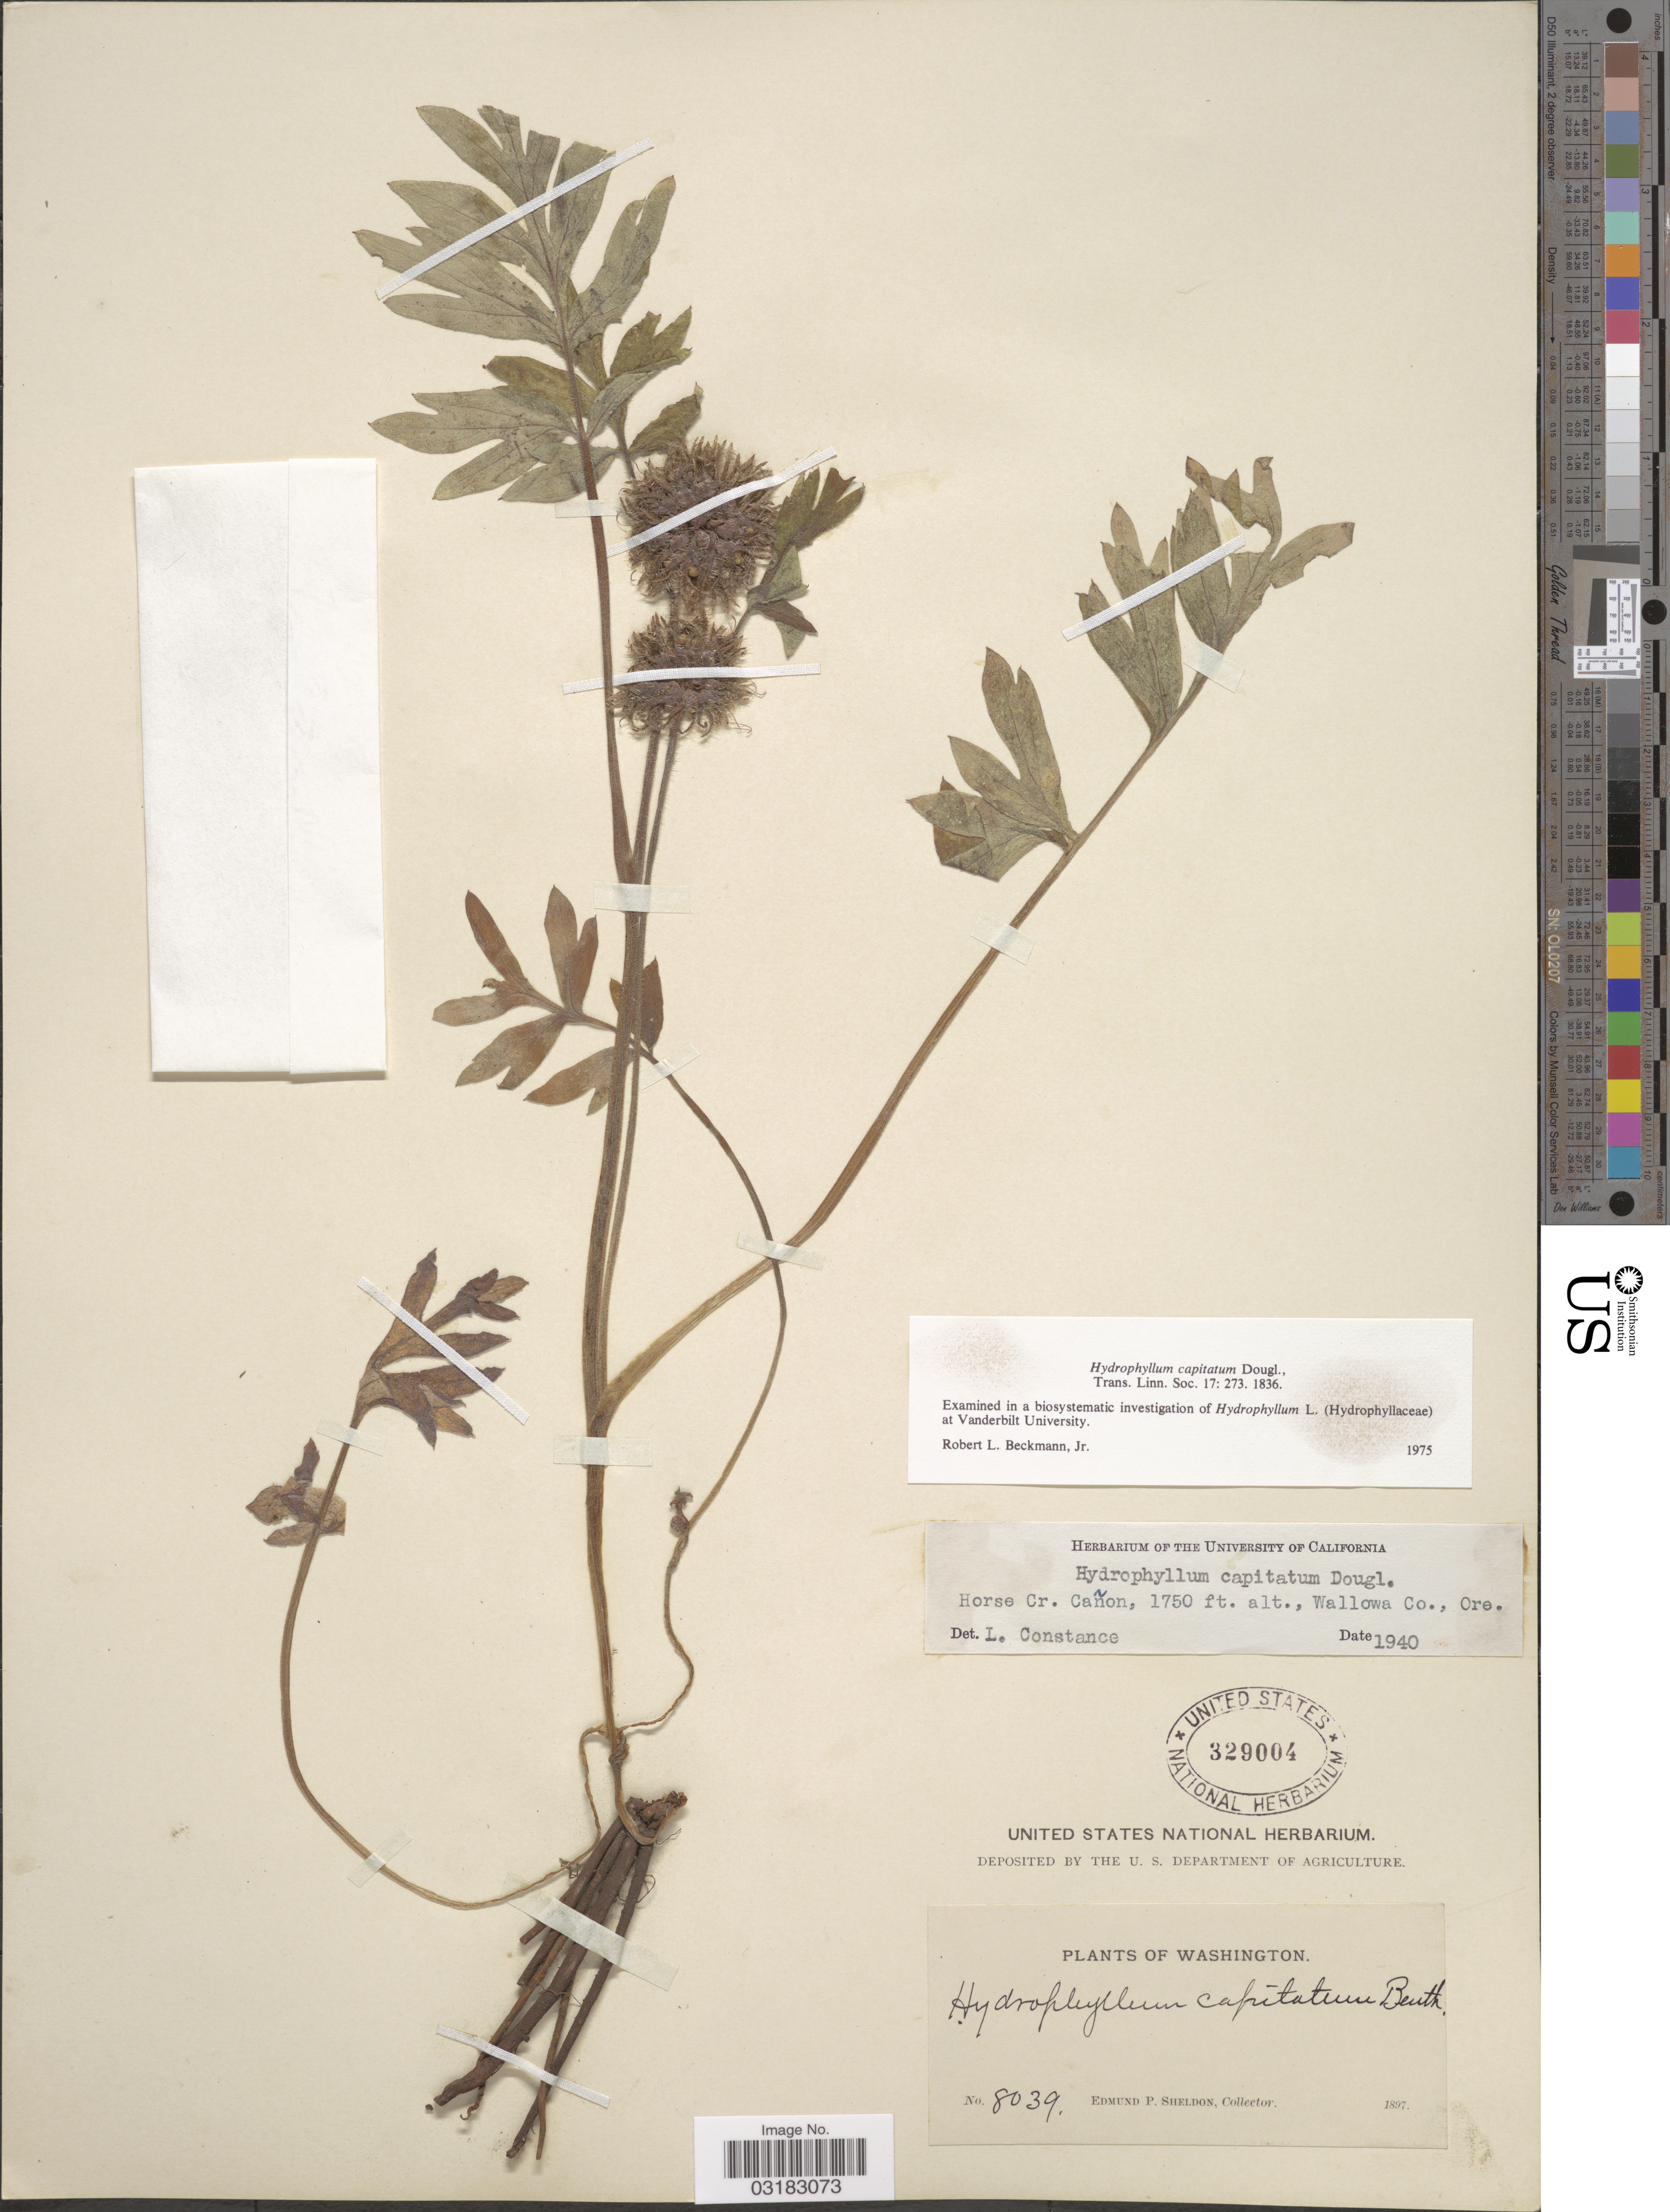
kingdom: Plantae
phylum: Tracheophyta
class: Magnoliopsida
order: Boraginales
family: Hydrophyllaceae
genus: Hydrophyllum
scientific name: Hydrophyllum capitatum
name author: Douglas ex Benth.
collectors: E. P. Sheldon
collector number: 8039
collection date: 1897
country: United States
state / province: Washington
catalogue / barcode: US 329004